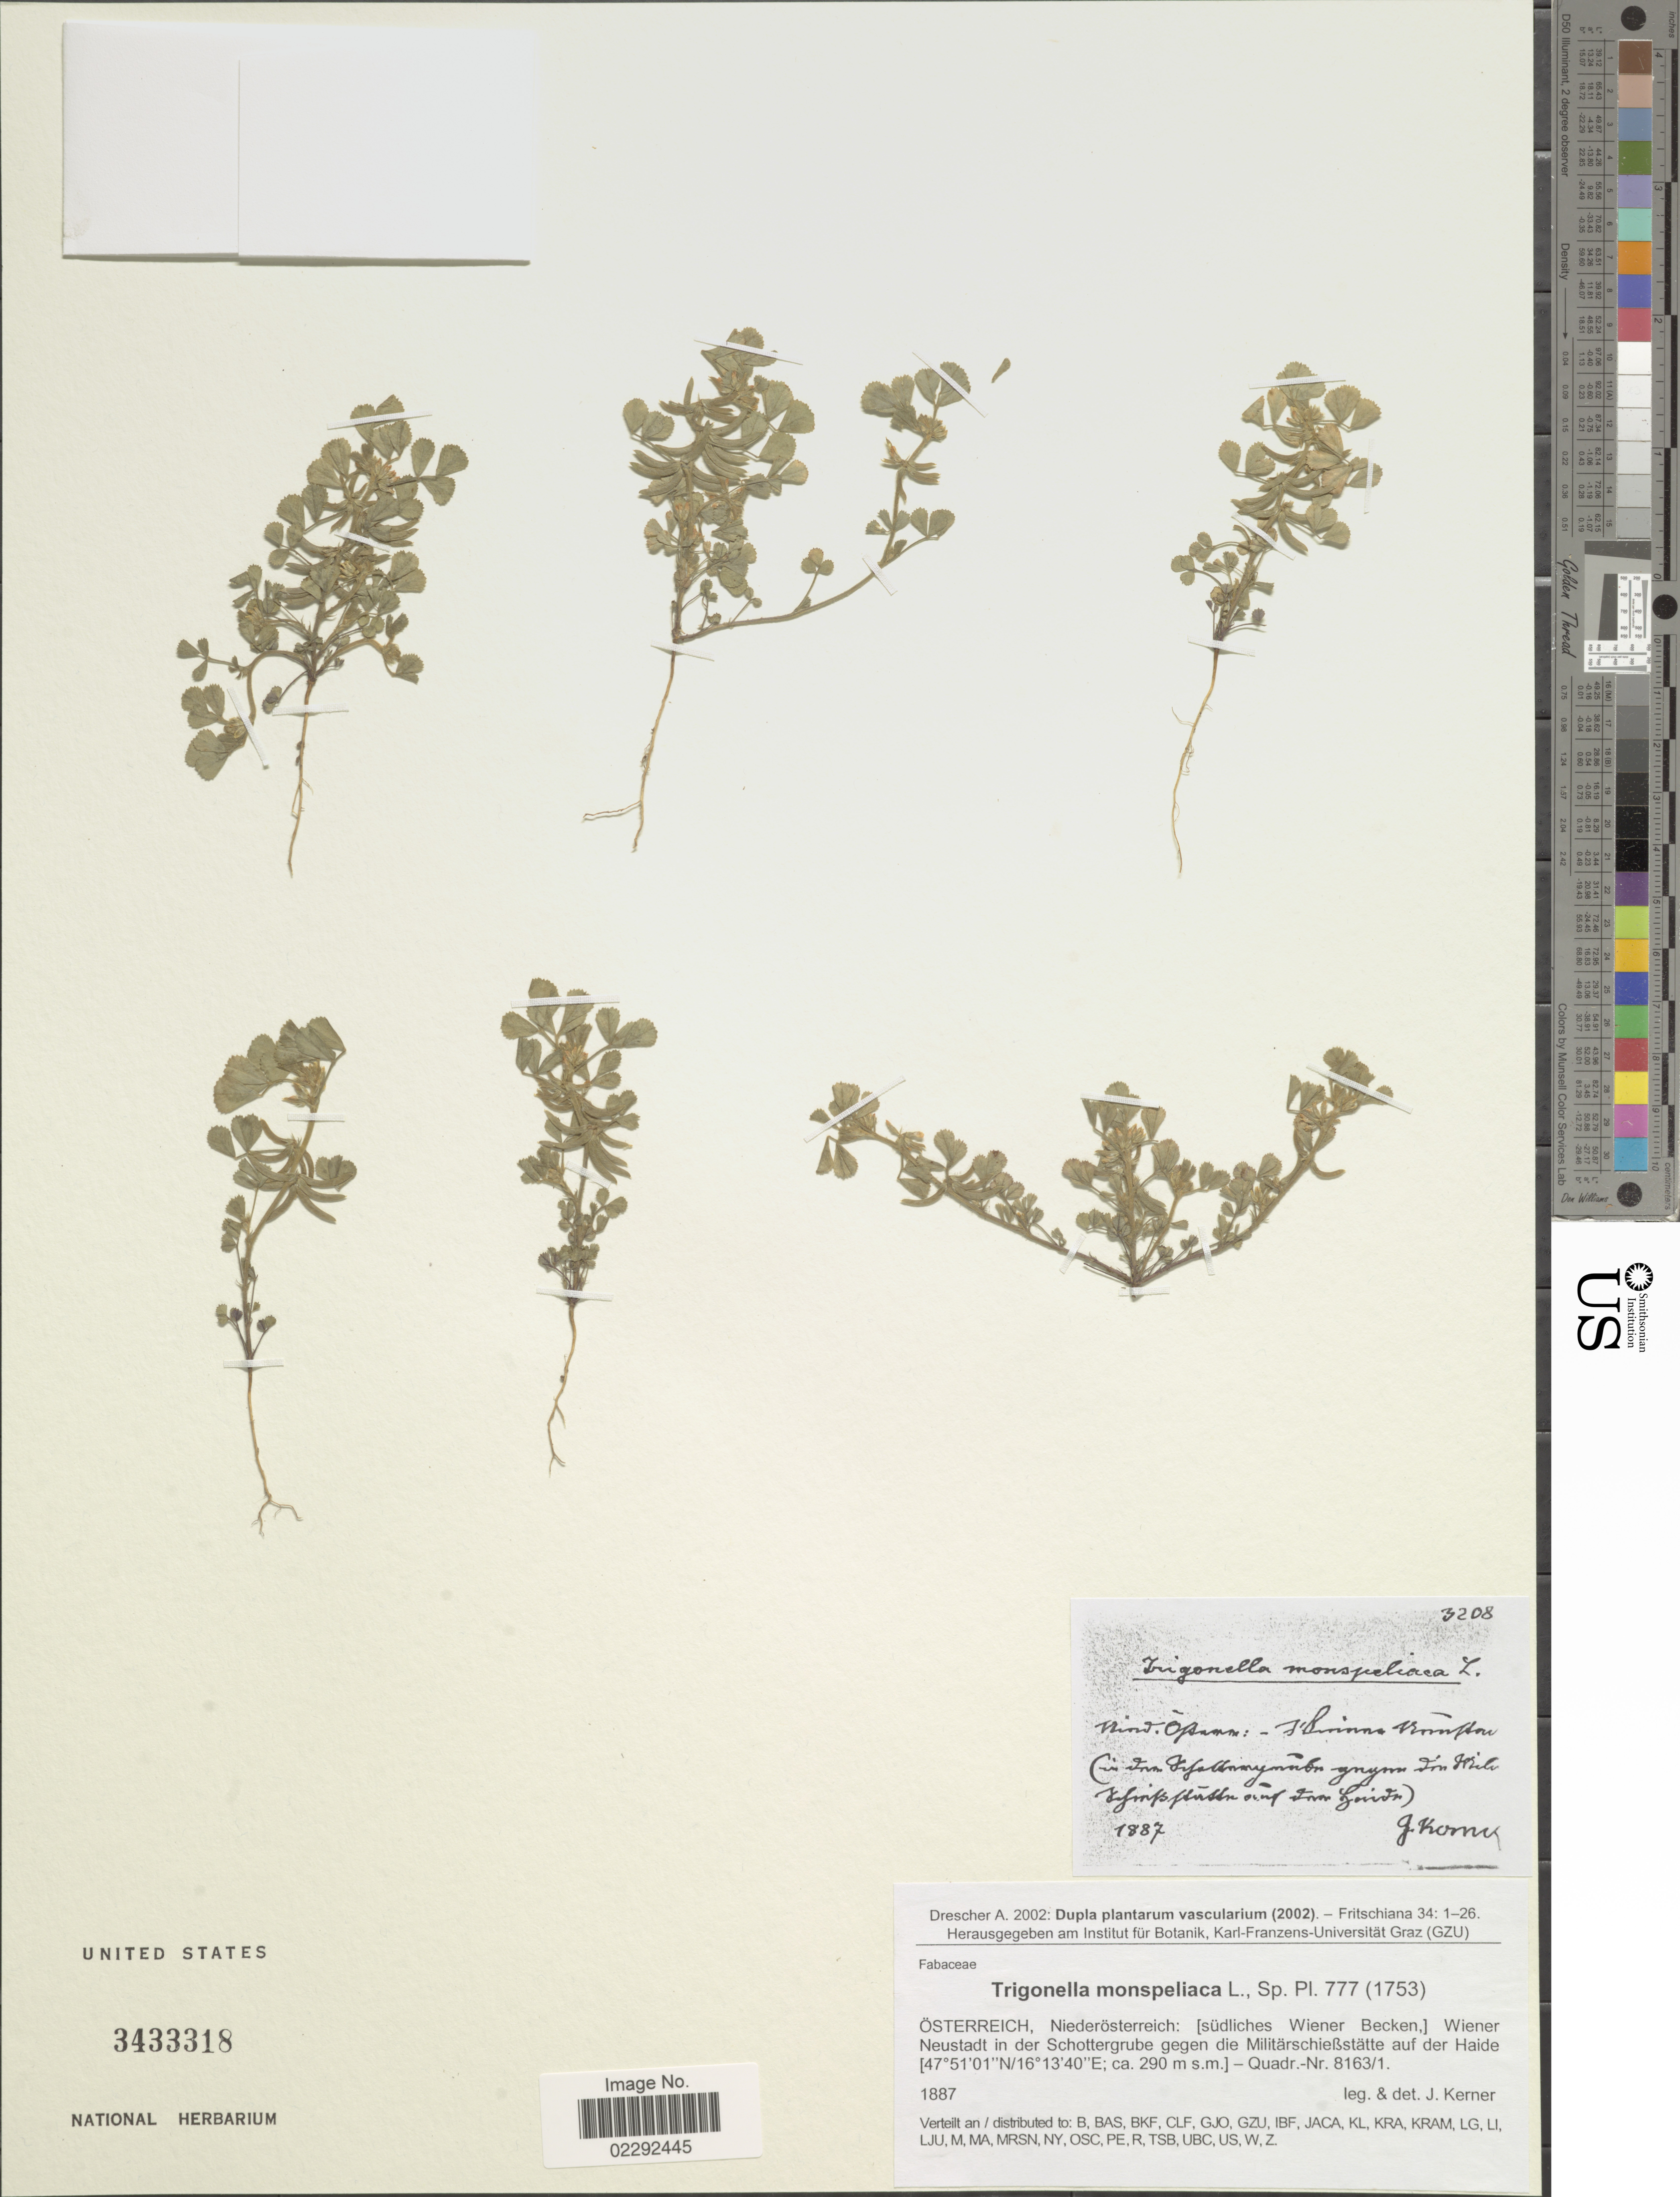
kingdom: Plantae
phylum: Tracheophyta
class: Magnoliopsida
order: Fabales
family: Fabaceae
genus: Trigonella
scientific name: Trigonella monspeliaca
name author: L.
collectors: J. Kerner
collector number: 1753?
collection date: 1887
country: Austria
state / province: Niederosterreich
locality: Osterreich: [südliches Wiener Becken,] Wiener Neustadt in der Schottergrube gegen die Militärschießstätte auf der Haide - Quadr. -Nr. 8163/1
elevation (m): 290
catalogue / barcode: US 3433318